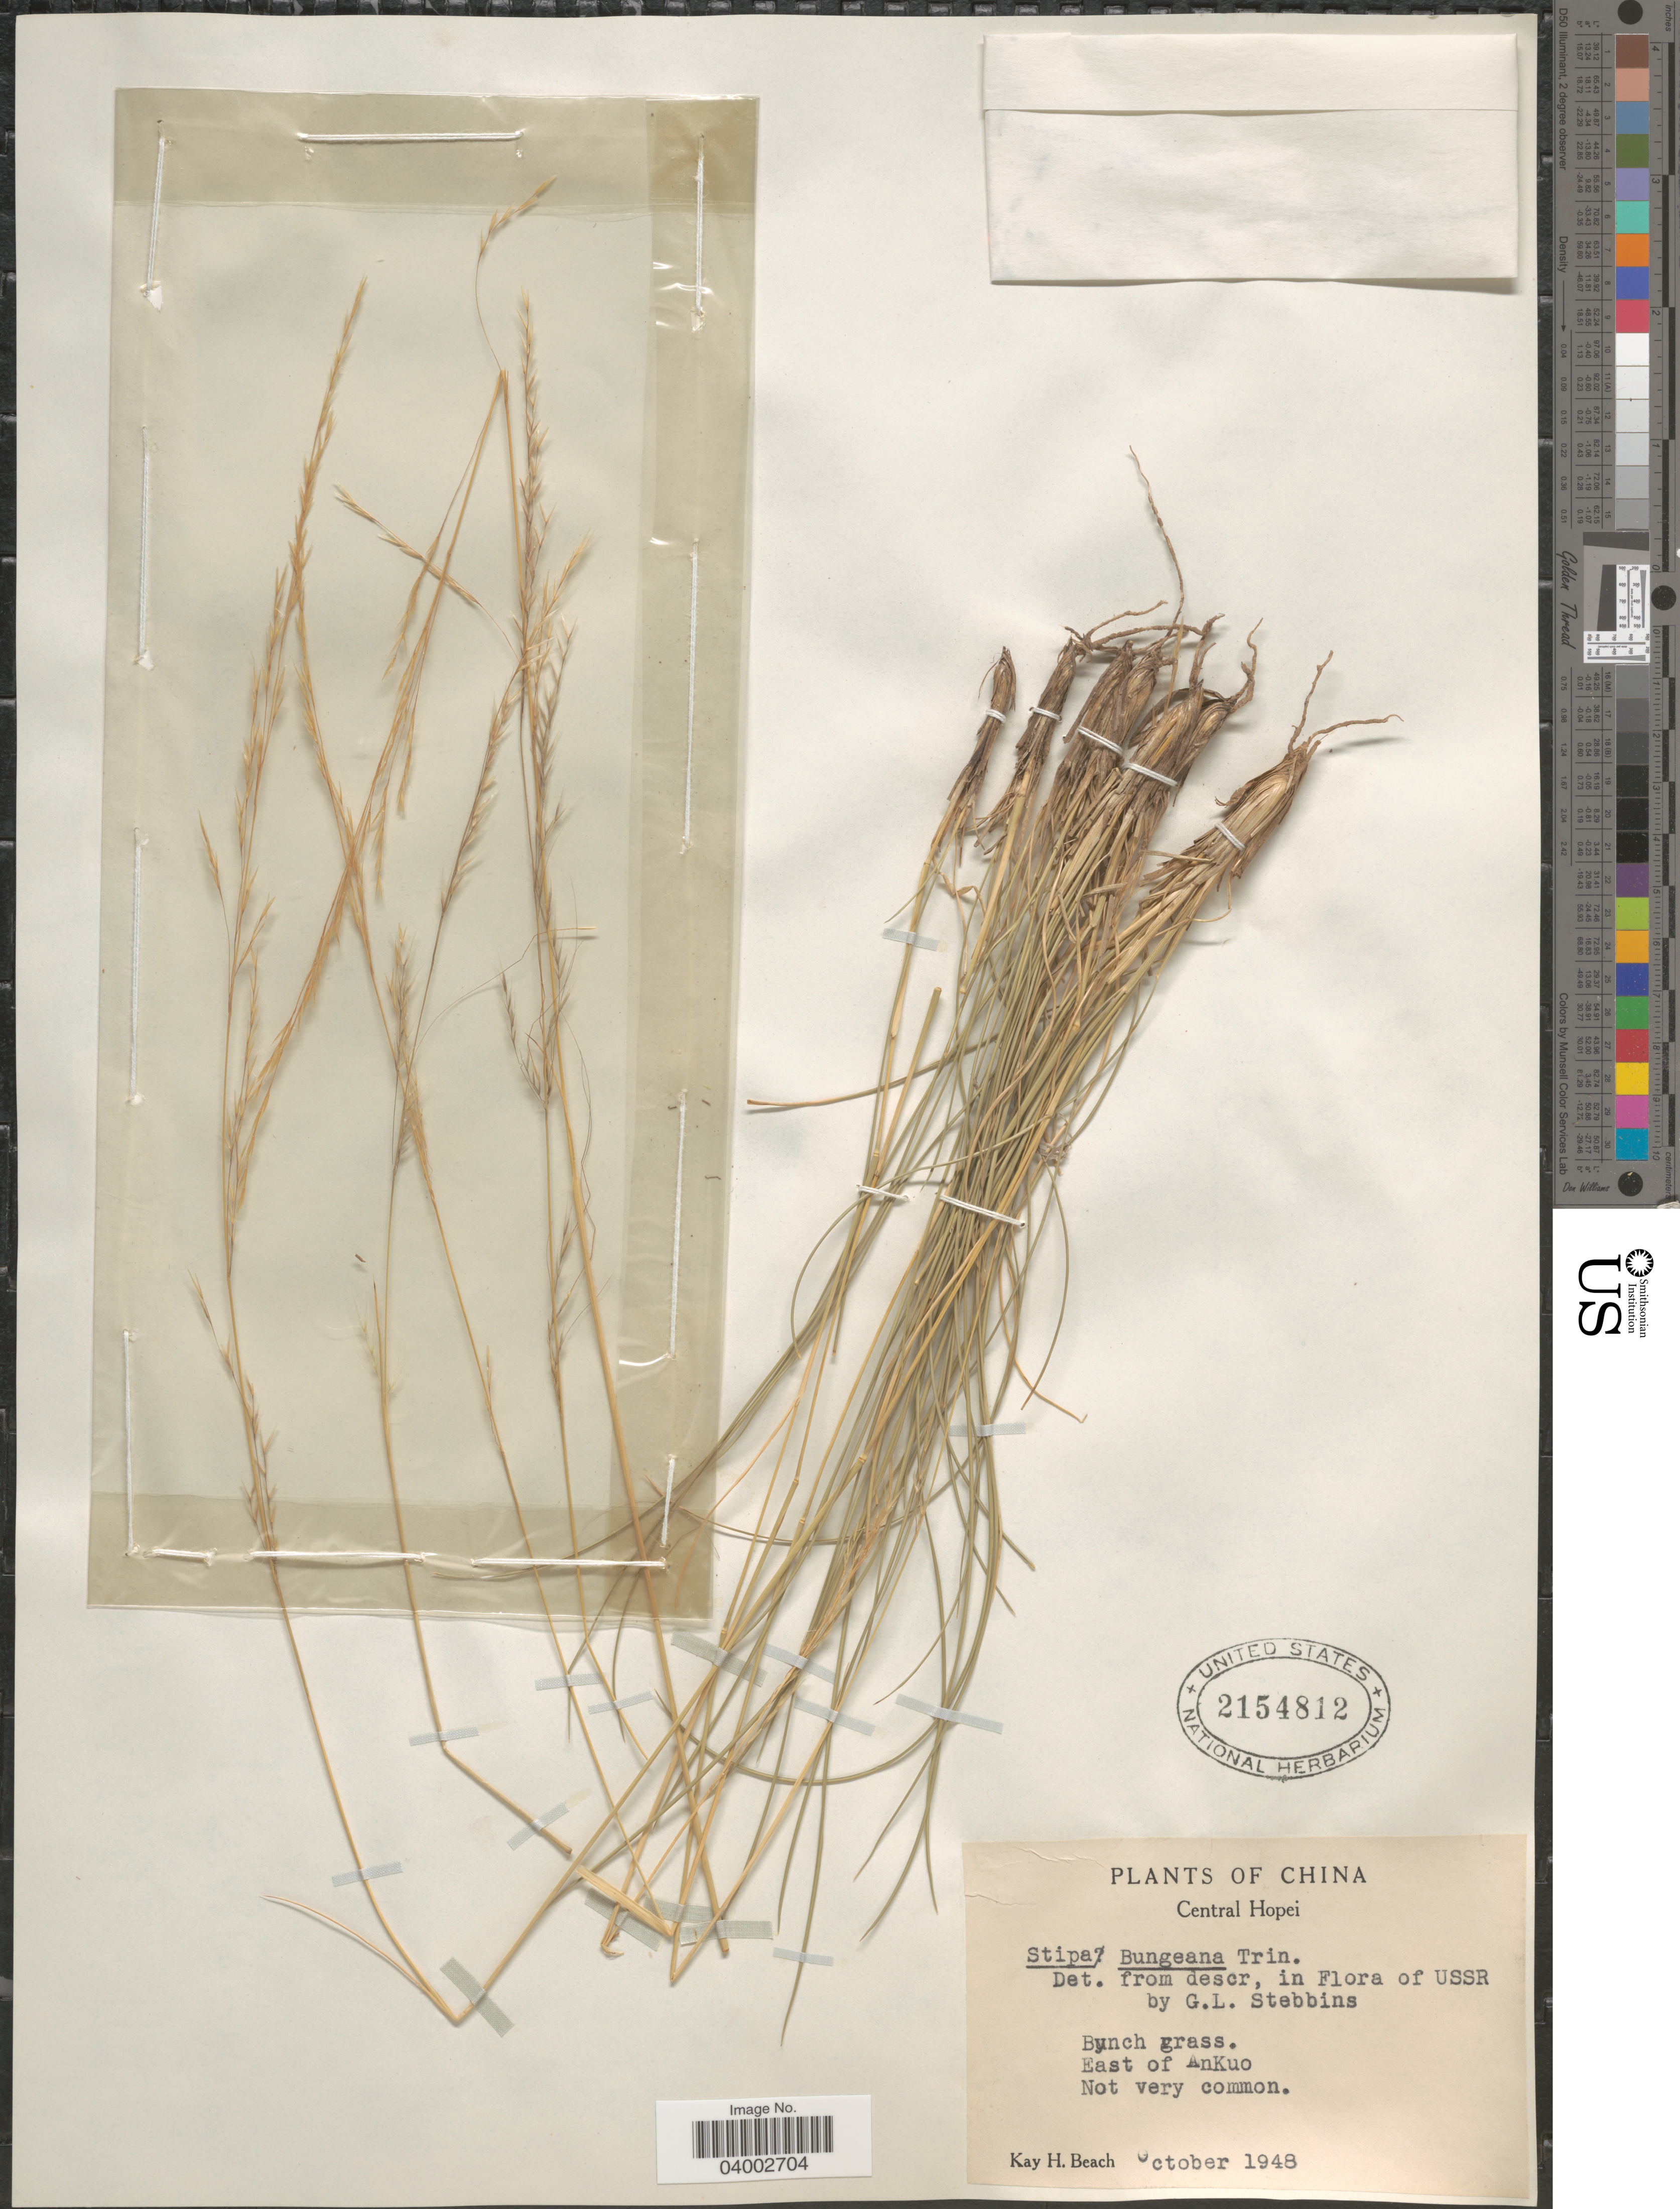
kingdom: Plantae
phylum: Tracheophyta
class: Liliopsida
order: Poales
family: Poaceae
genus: Stipa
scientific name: Stipa bungeana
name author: Trin.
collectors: K. H. Beach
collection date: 1948-10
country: China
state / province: Hebei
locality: Central Hopei. East of Ankuo.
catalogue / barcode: US 2154812